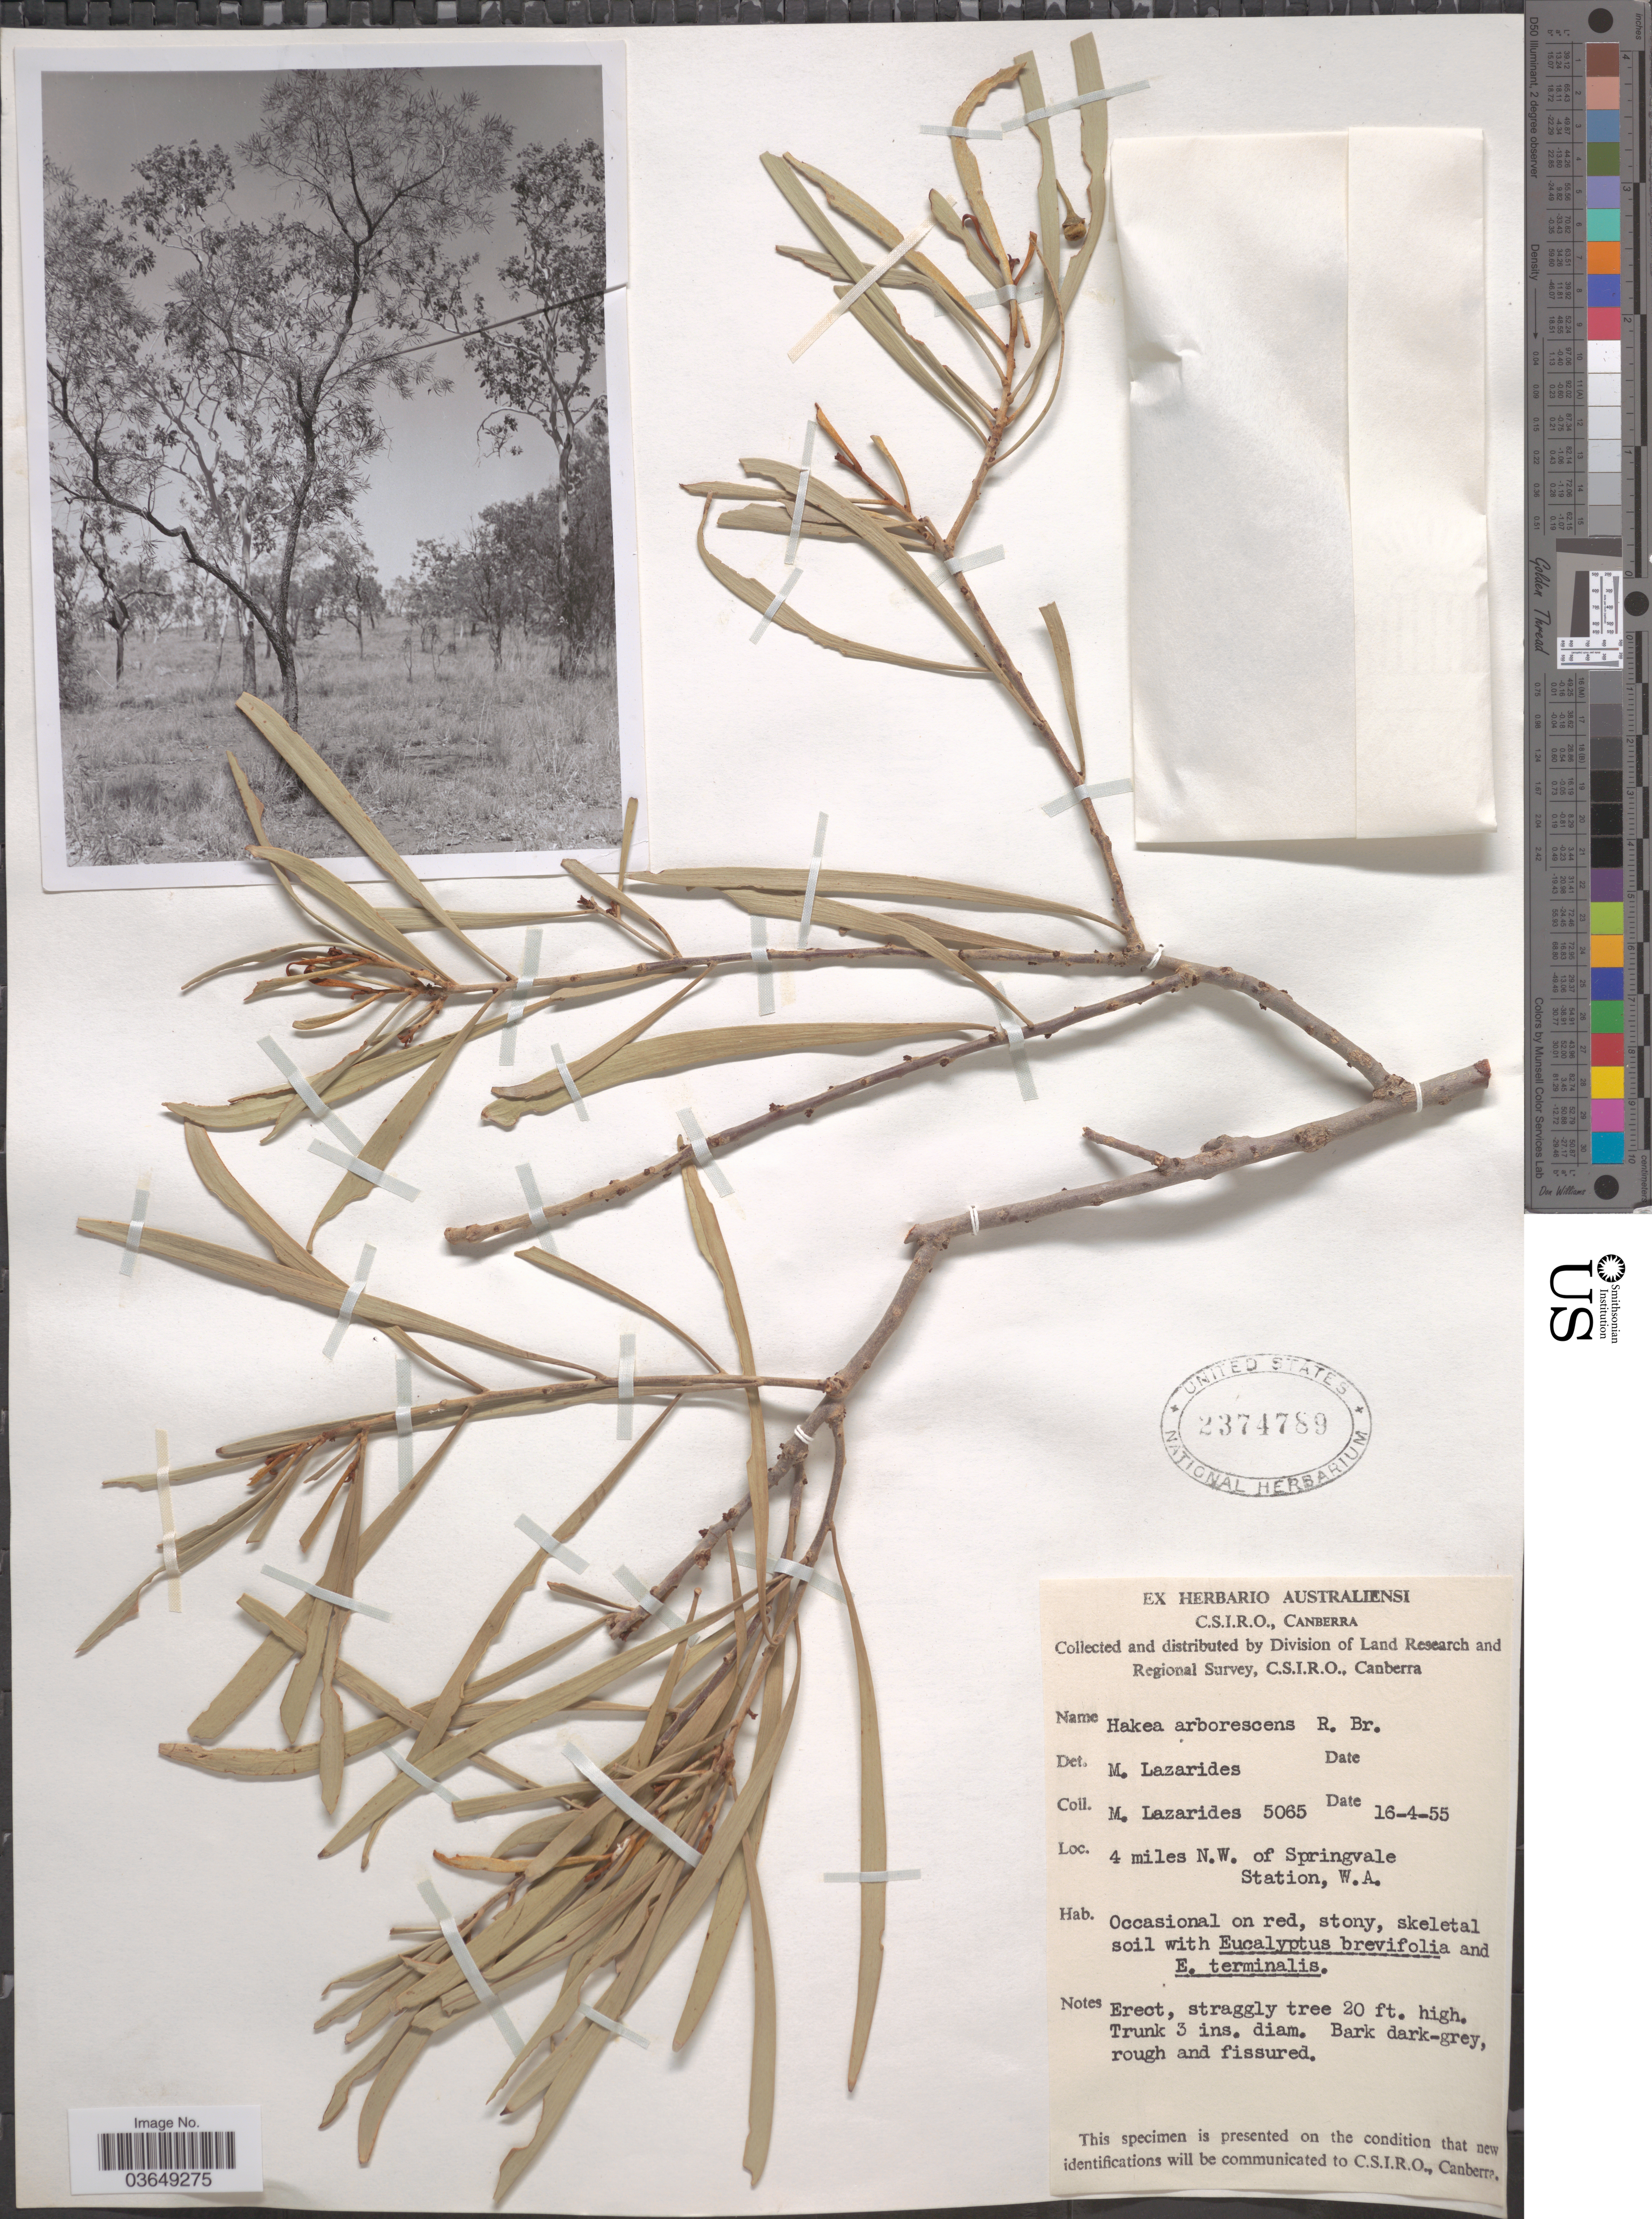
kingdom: Plantae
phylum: Tracheophyta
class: Magnoliopsida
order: Proteales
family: Proteaceae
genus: Hakea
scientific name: Hakea arborescens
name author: R. Br.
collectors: M. Lazarides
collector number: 5065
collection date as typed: Transcribed d/m/y: 16/4/55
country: Australia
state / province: Western Australia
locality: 4 miles N.W. of Springvale Station.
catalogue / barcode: US 2374789